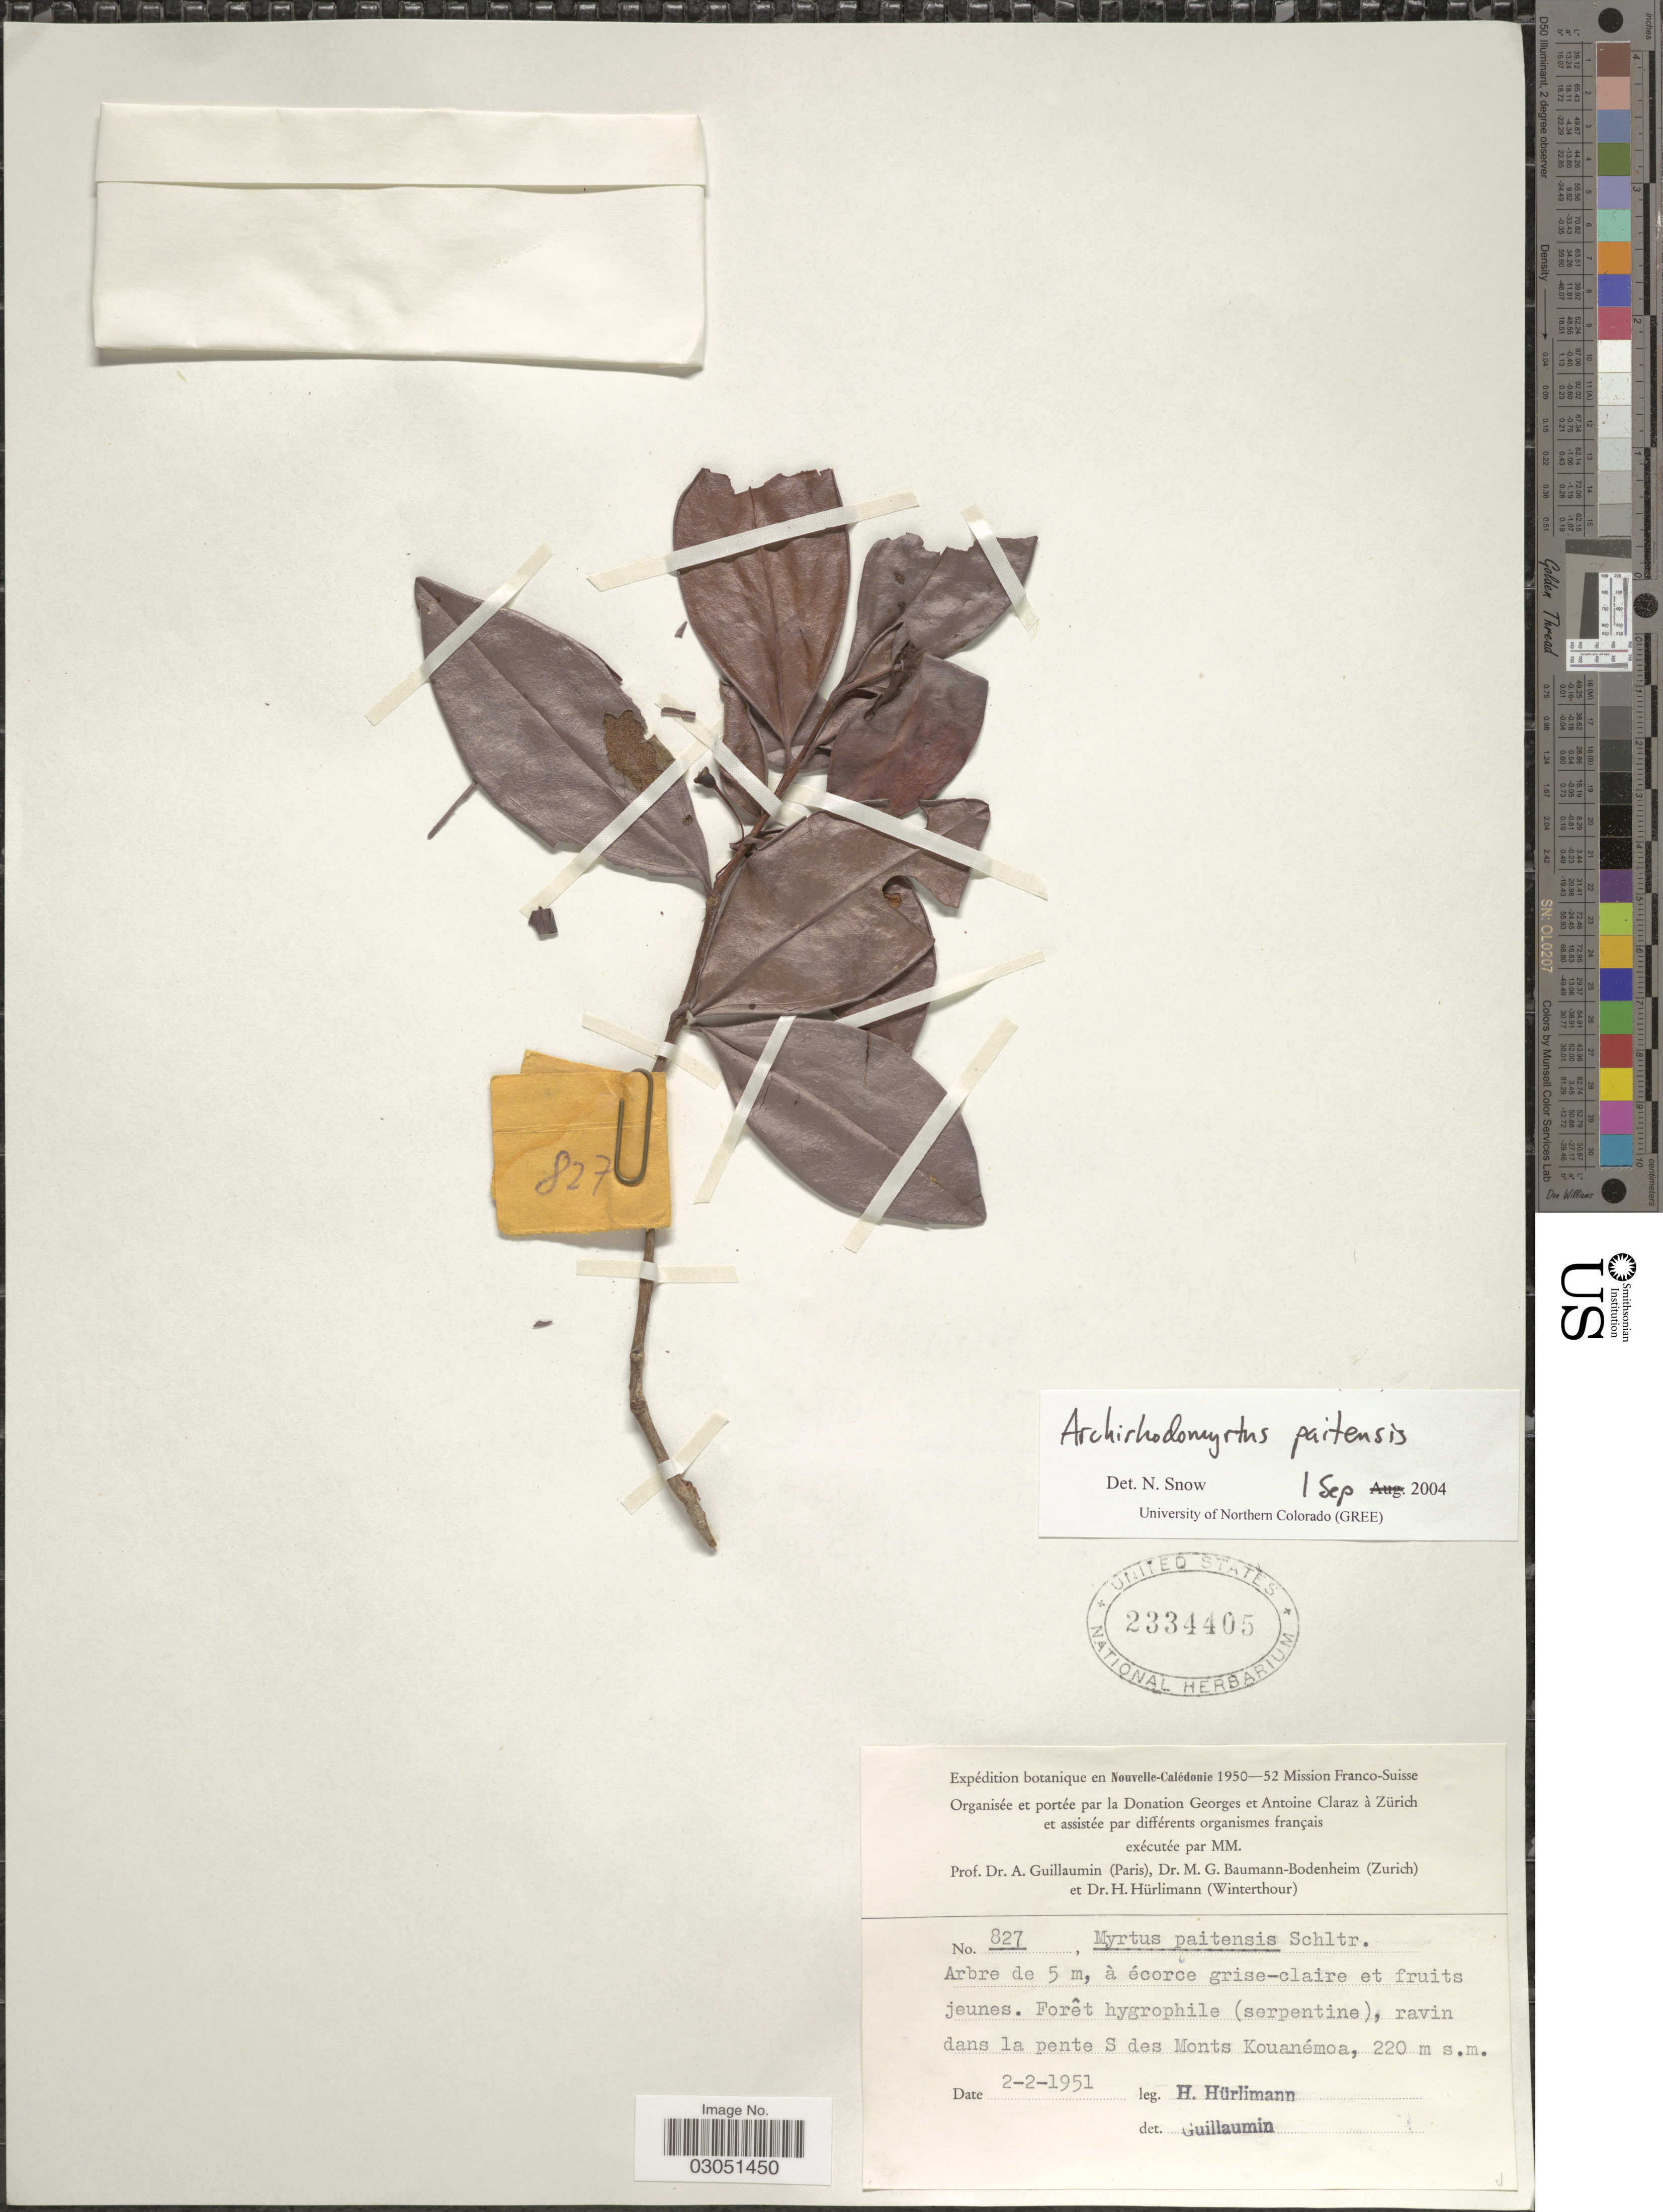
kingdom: Plantae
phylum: Tracheophyta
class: Magnoliopsida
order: Myrtales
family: Myrtaceae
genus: Archirhodomyrtus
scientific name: Archirhodomyrtus paitensis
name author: (Schltr.) Burret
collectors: H. Hürlimann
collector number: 827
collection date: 1951-02-02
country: New Caledonia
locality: Ravin dans la pente S des Monts Kouanémoa.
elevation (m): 220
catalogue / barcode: US 2334405